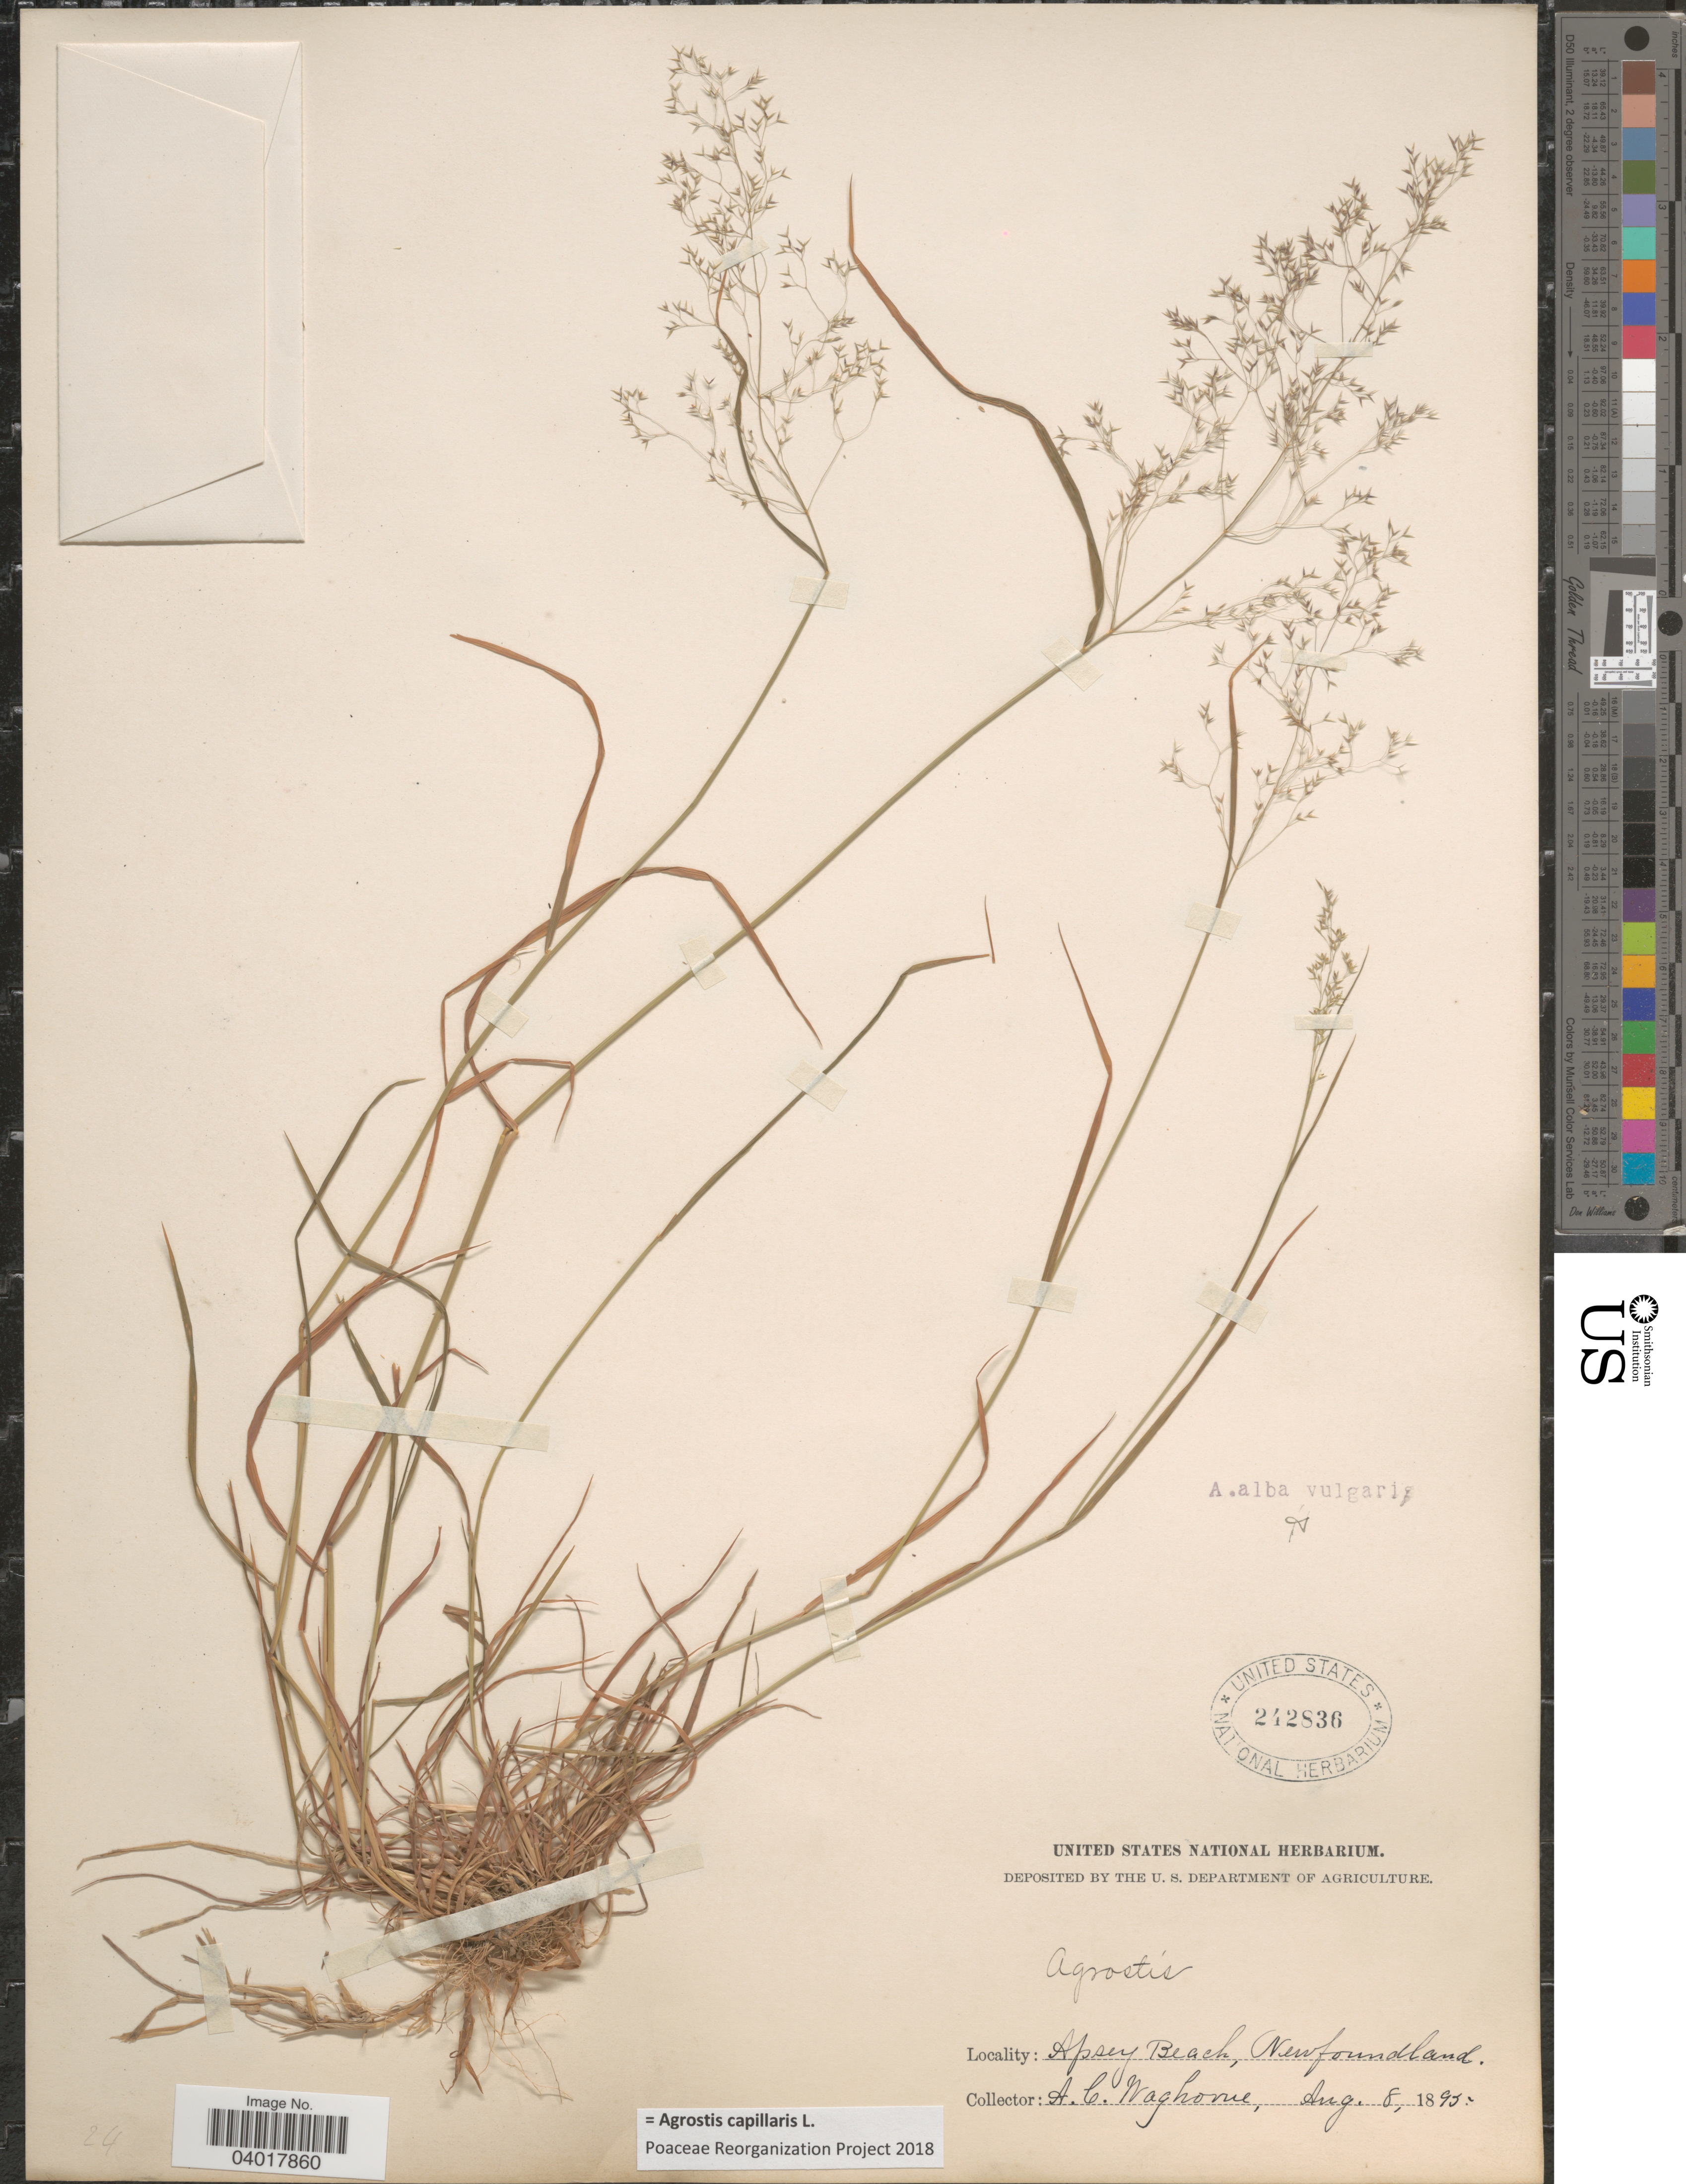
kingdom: Plantae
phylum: Tracheophyta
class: Liliopsida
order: Poales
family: Poaceae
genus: Agrostis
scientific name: Agrostis capillaris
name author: L.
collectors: A. Waghorne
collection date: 1895-08-08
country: Canada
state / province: Newfoundland and Labrador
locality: Apsey Beach.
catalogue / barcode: US 242836